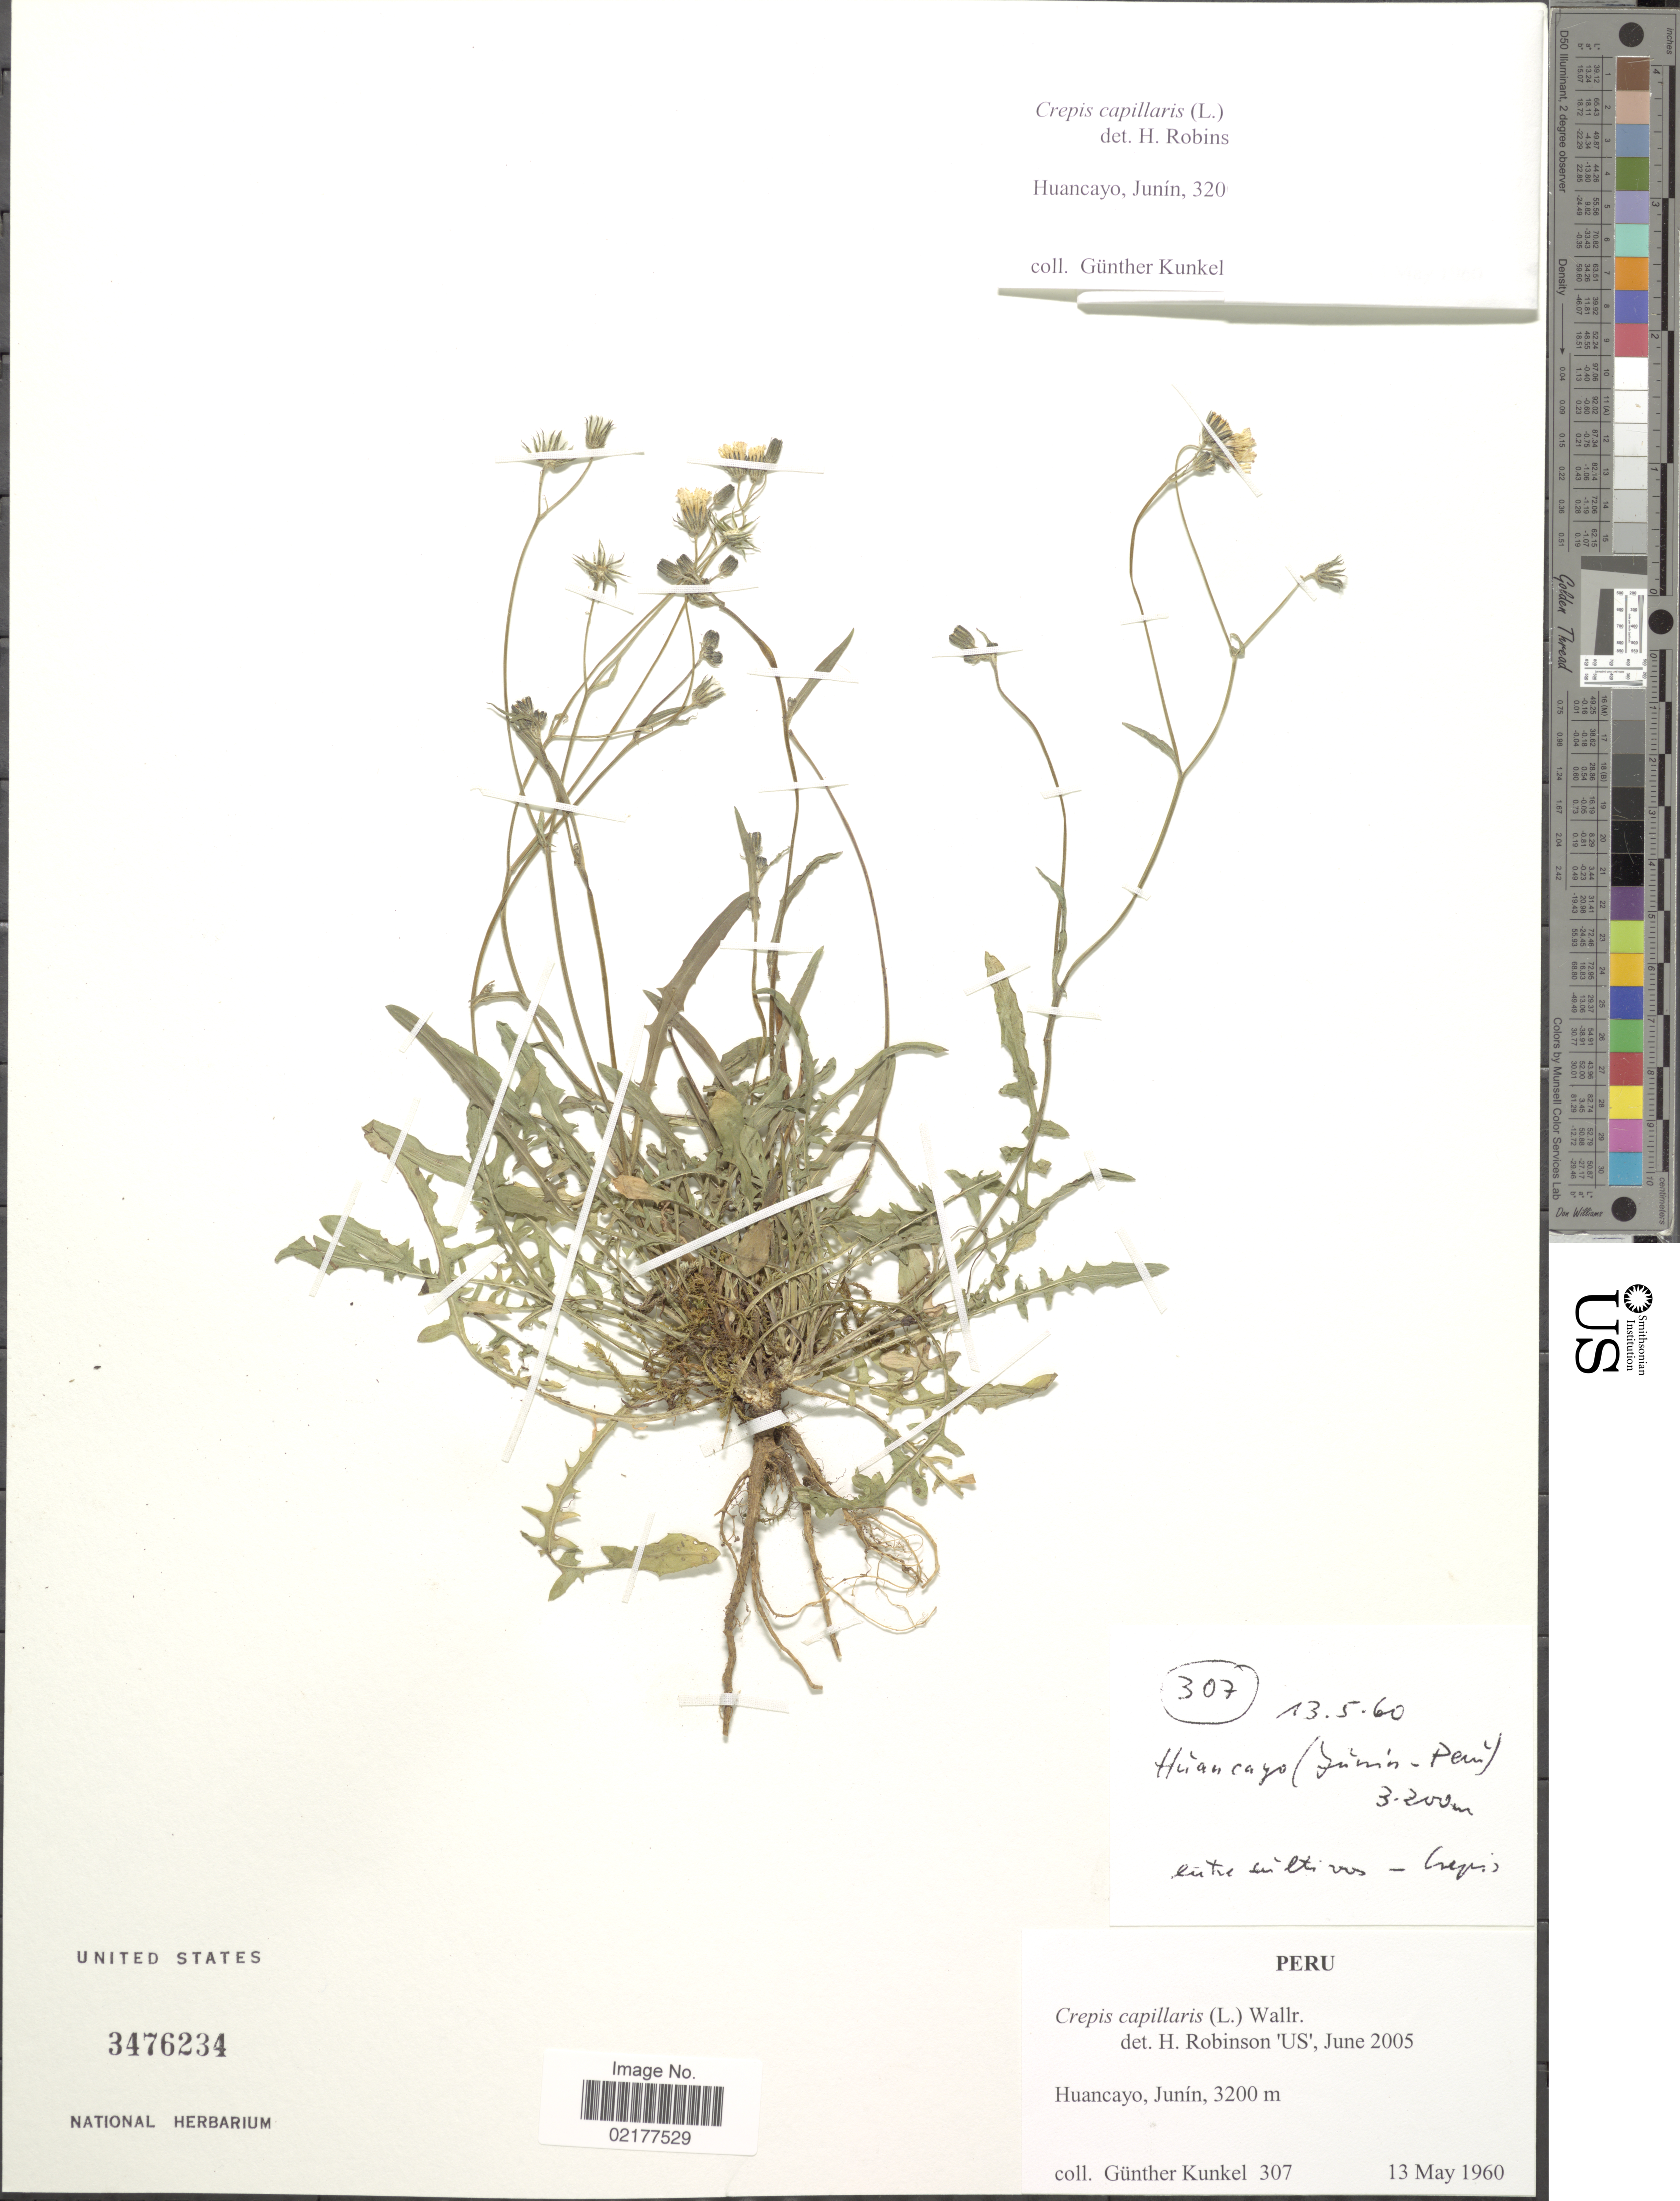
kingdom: Plantae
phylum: Tracheophyta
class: Magnoliopsida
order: Asterales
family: Asteraceae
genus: Crepis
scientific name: Crepis capillaris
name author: (L.) Wallr.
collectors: G. Kunkel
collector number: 307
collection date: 1960-05-13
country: Peru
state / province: Junín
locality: Huancayo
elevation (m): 3200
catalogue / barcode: US 3476234